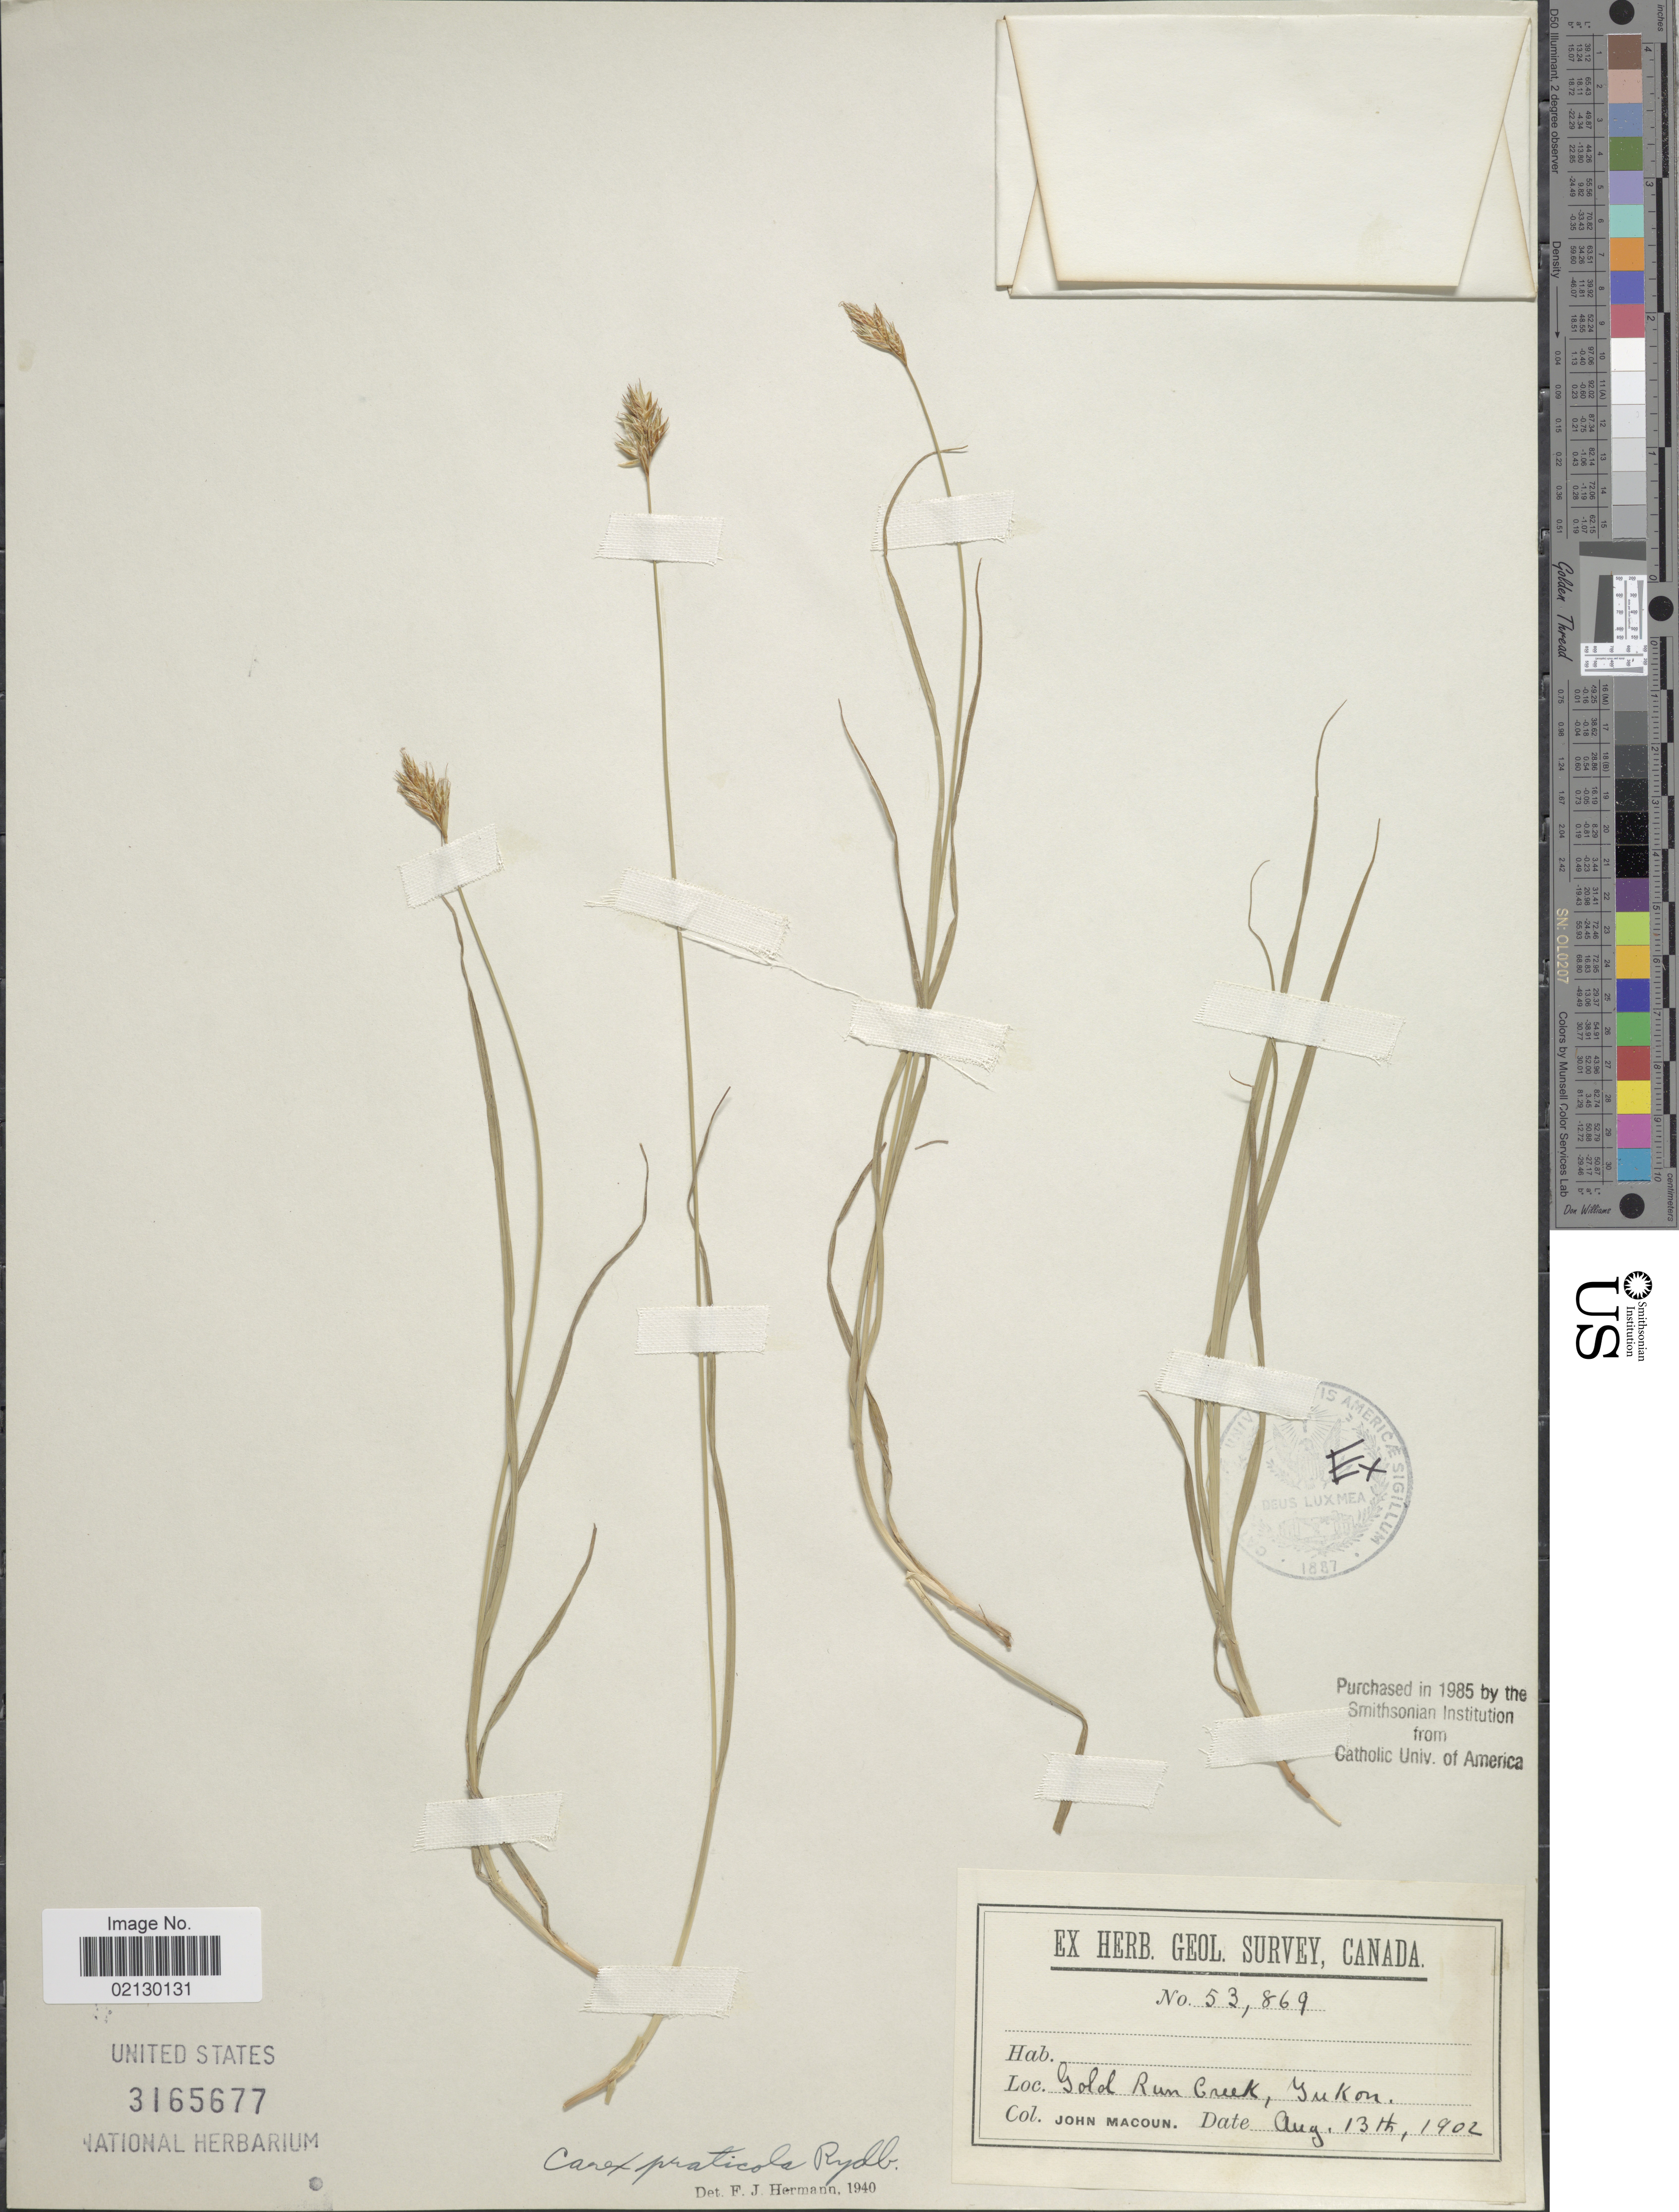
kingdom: Plantae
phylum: Tracheophyta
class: Liliopsida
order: Poales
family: Cyperaceae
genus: Carex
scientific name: Carex praticola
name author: Rydb.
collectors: J. Macoun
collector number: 53869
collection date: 1902-08-13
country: Canada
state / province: Yukon Territory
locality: Gold Run Creek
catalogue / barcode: US 3165677